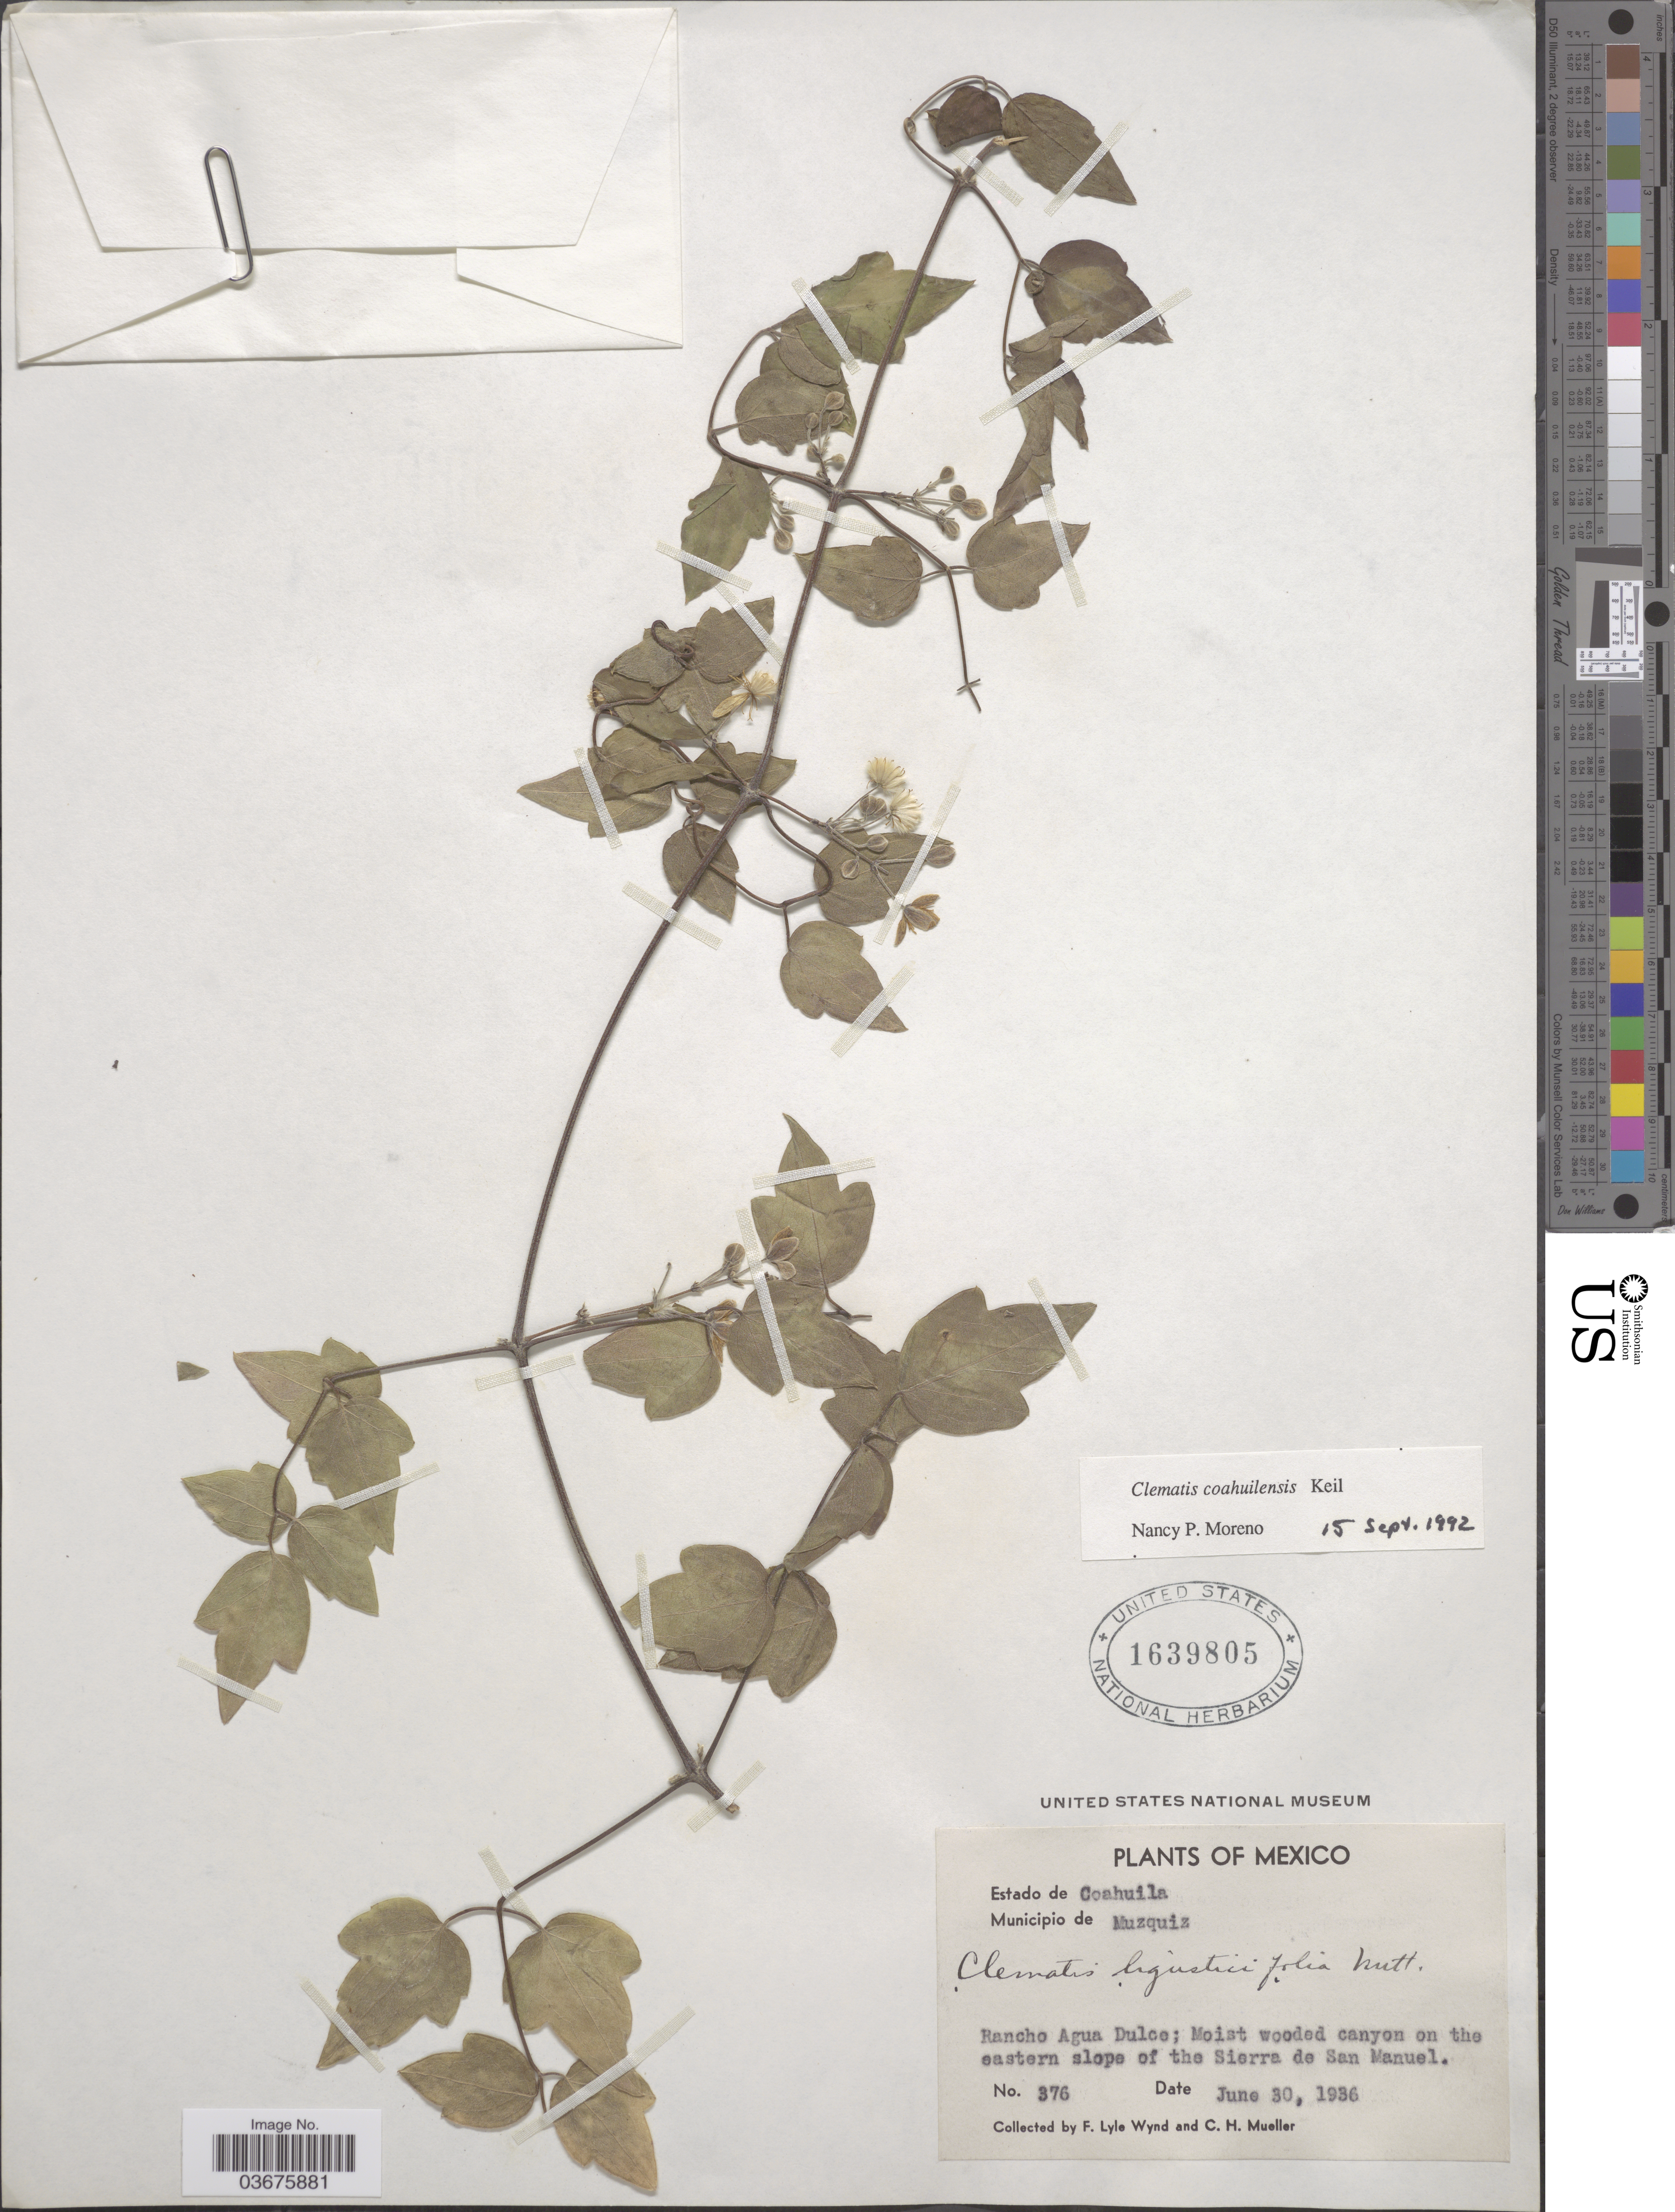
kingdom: Plantae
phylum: Tracheophyta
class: Magnoliopsida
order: Ranunculales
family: Ranunculaceae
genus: Clematis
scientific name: Clematis coahuilensis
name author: D.J. Keil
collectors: F. L. Wynd & C. H. Mueller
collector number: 376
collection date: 1936-06-30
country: Mexico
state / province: Coahuila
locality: Municipio de Muzquiz. Rancho Agua Dulce; Moist wooded canyon on the eastern slope of the Sierra de San Manuel.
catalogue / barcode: US 1639805